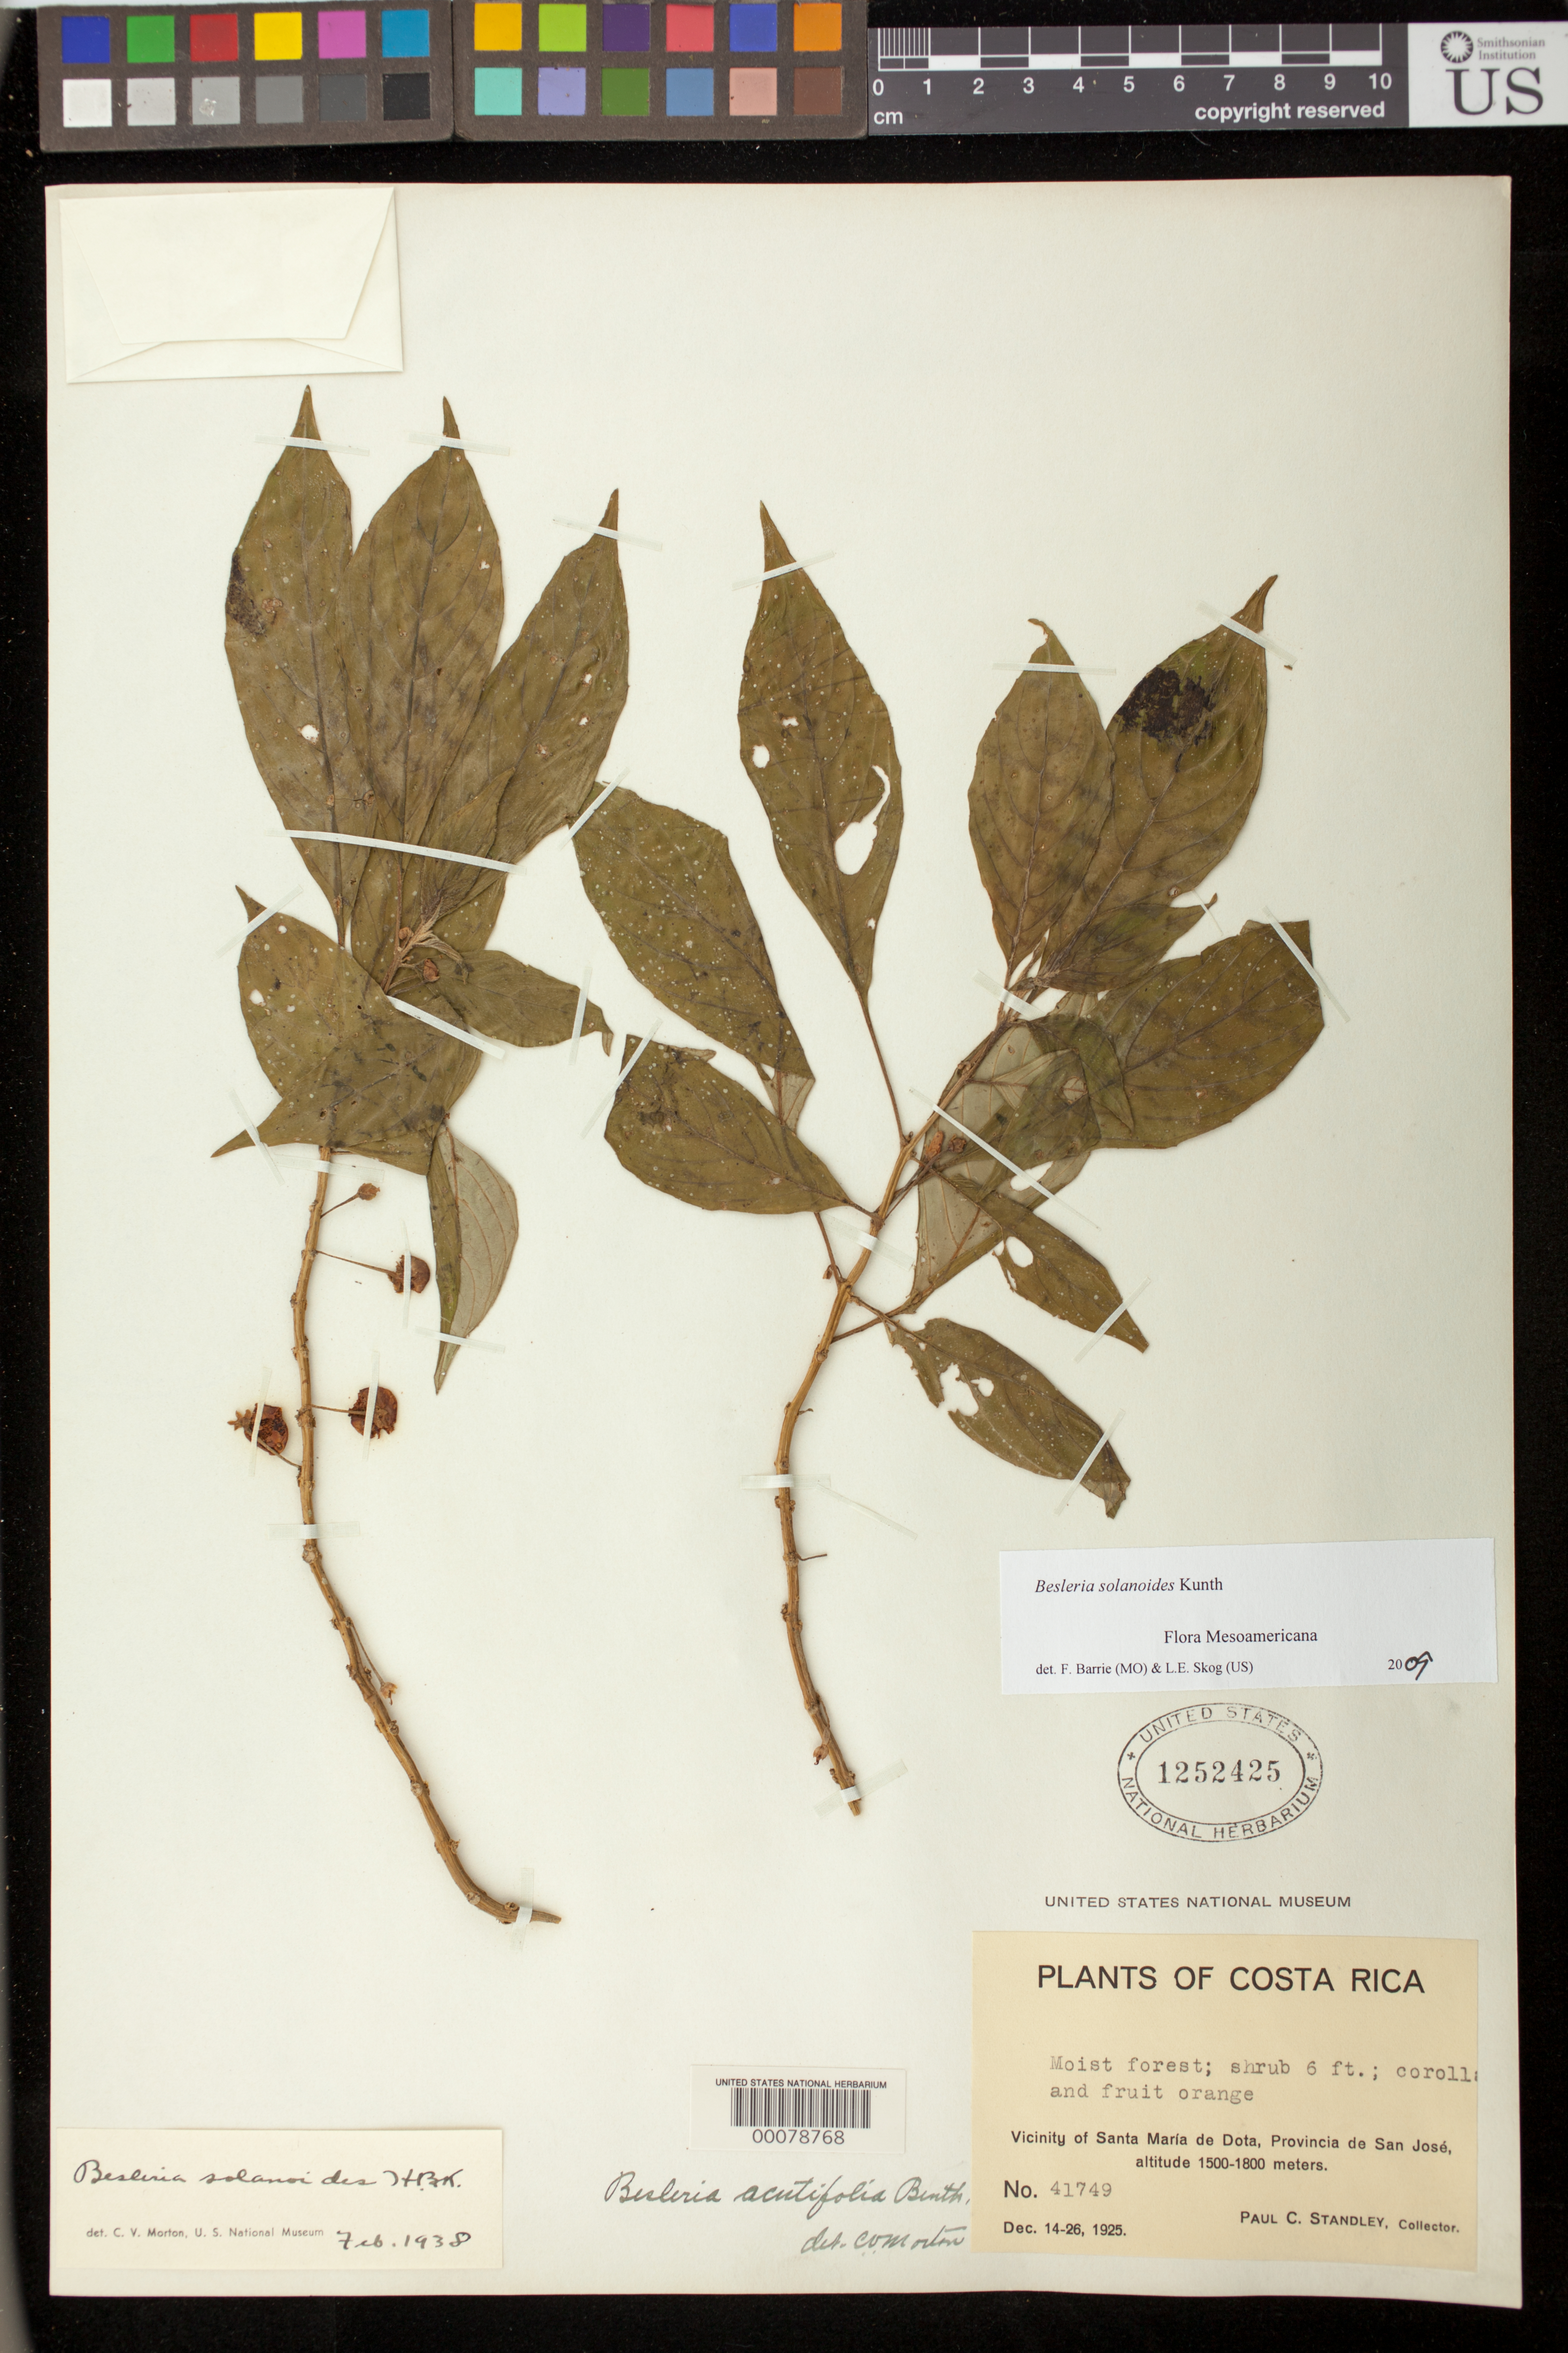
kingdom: Plantae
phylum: Tracheophyta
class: Magnoliopsida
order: Lamiales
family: Gesneriaceae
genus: Besleria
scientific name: Besleria solanoides var. solanoides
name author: Kunth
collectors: P. C. Standley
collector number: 41749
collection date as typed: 14-26 Dec 1925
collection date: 1925-12-14/1925-12-26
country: Costa Rica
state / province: San José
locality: Vicinity of Santa Maria de Dota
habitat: Moist forest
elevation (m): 1500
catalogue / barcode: US 1252425